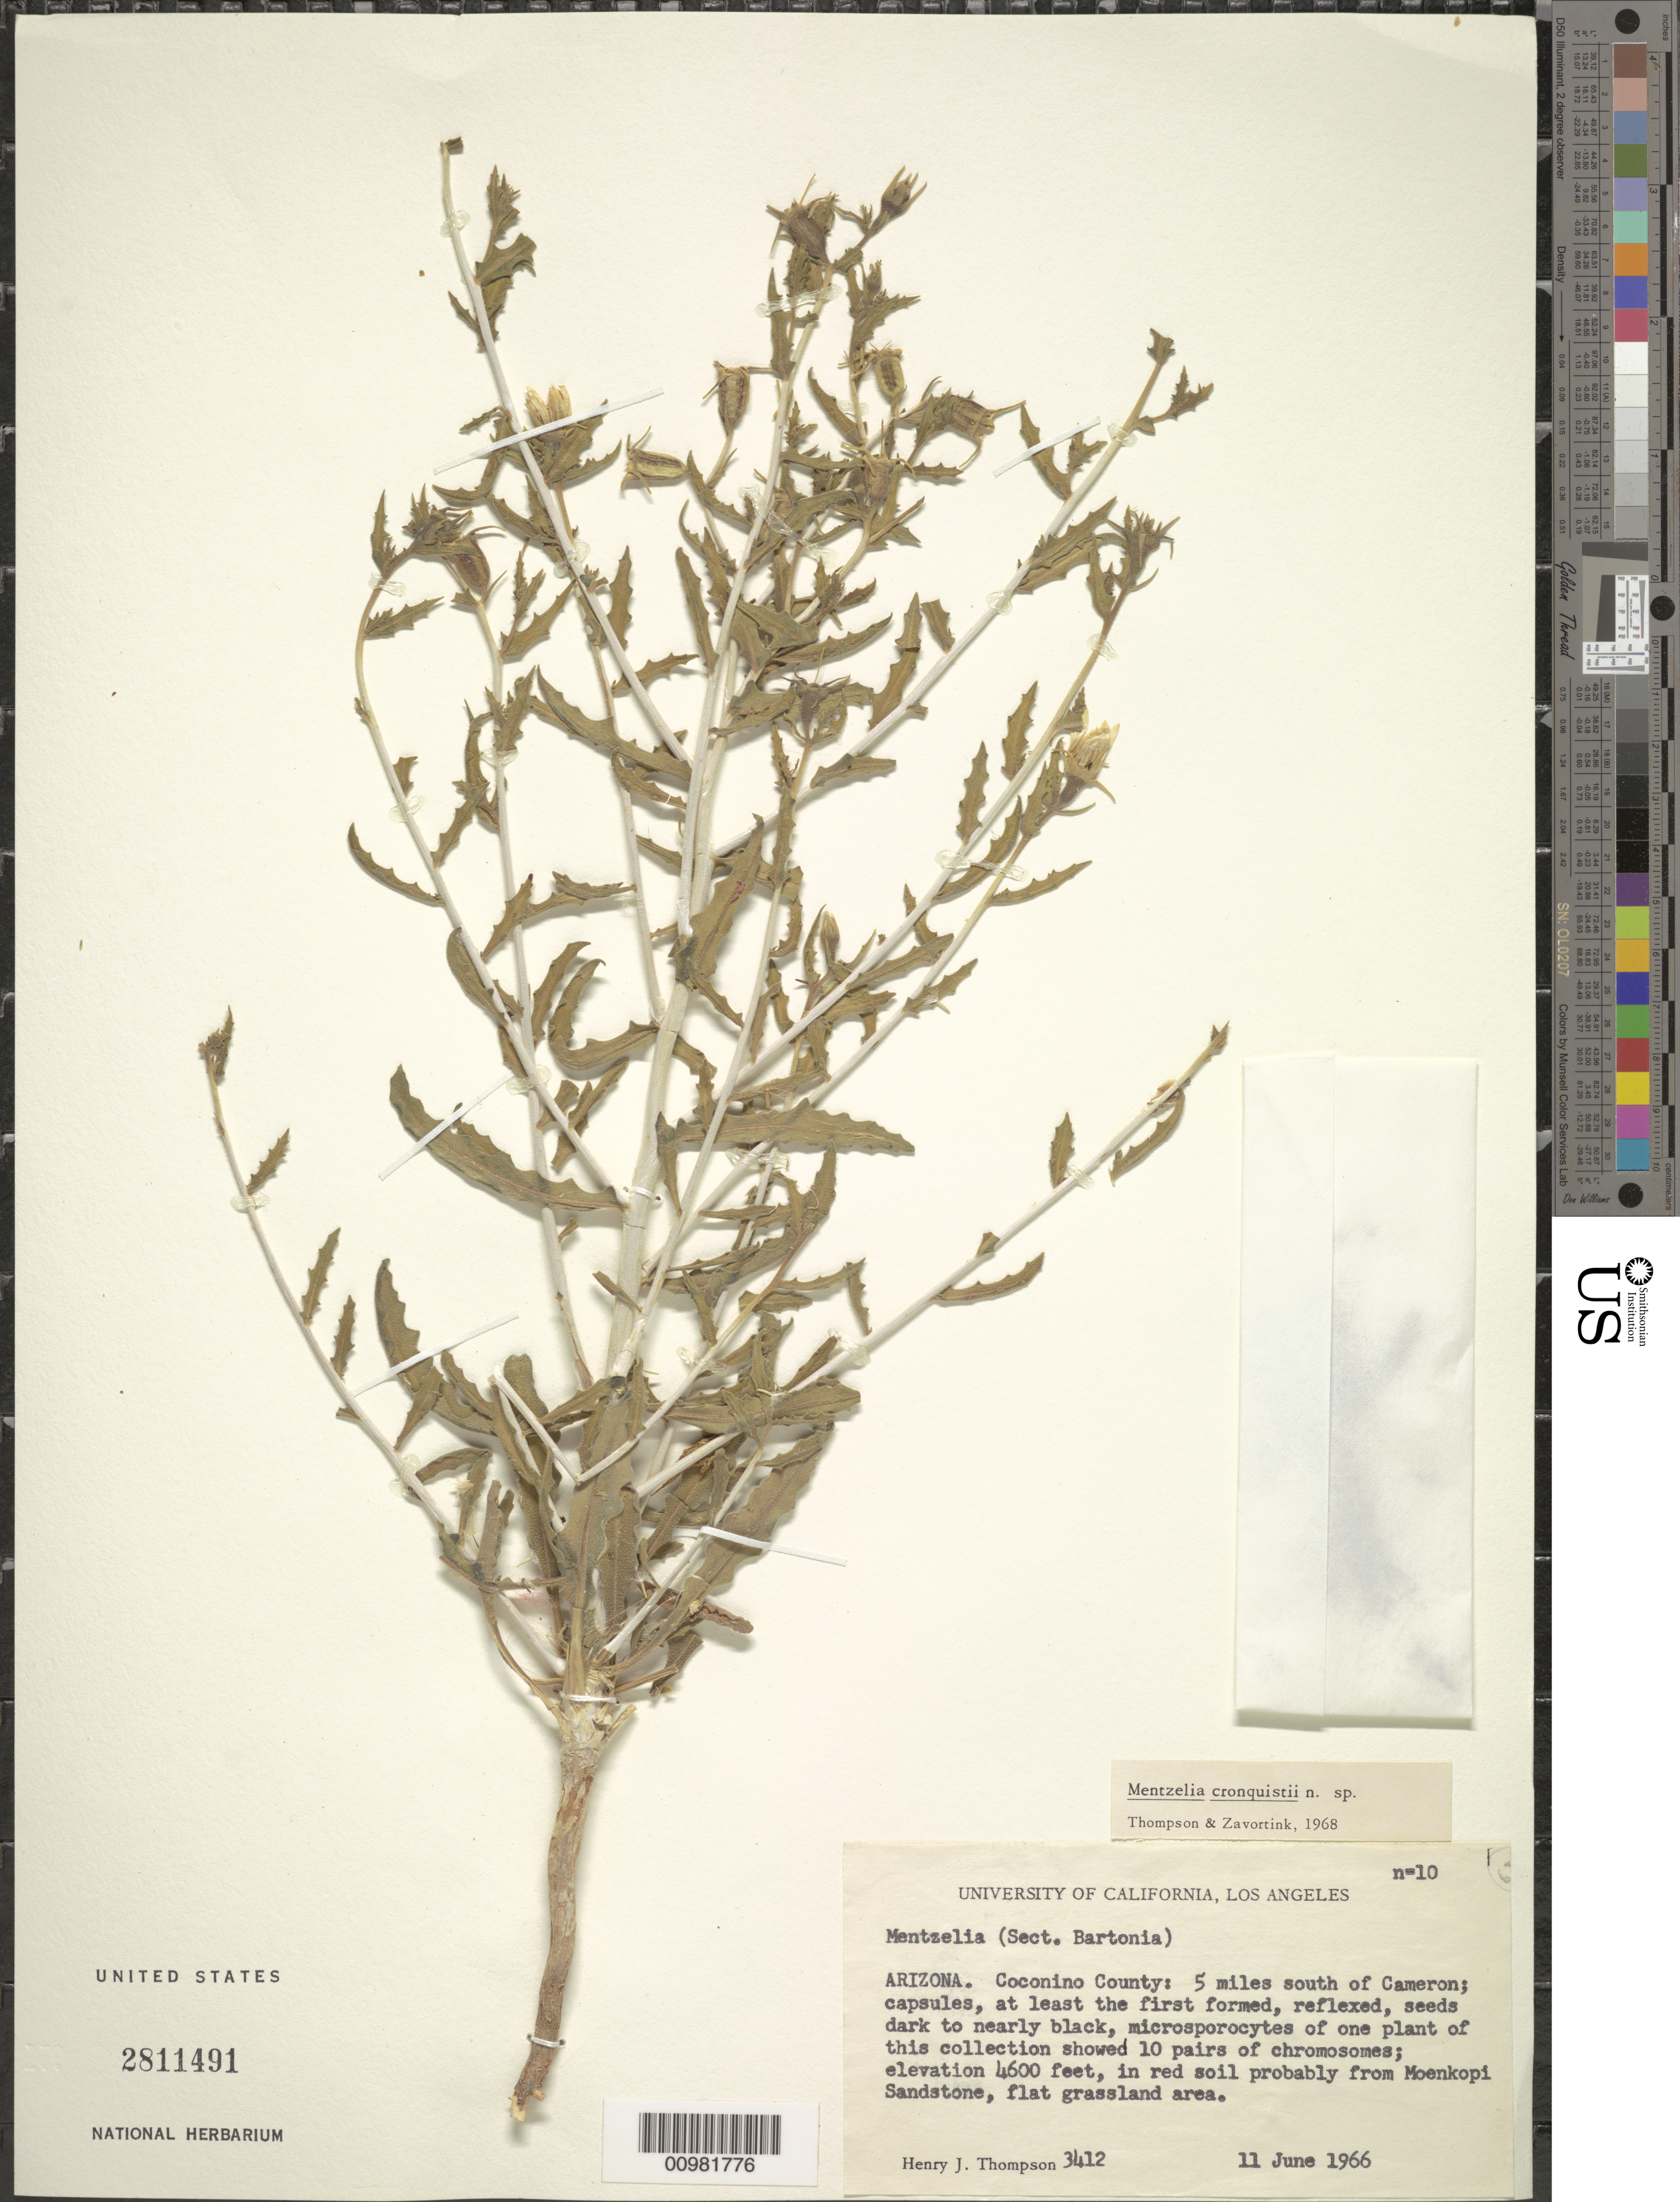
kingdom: Plantae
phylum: Tracheophyta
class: Magnoliopsida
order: Cornales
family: Loasaceae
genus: Mentzelia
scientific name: Mentzelia cronquistii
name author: H.J. Thomps. & Prigge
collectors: H. J. Thompson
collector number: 3412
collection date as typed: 11 Jun 1966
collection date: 1966-06-11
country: United States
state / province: Arizona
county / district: Coconino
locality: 5 mi. S of Cameron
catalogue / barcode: US 2811491